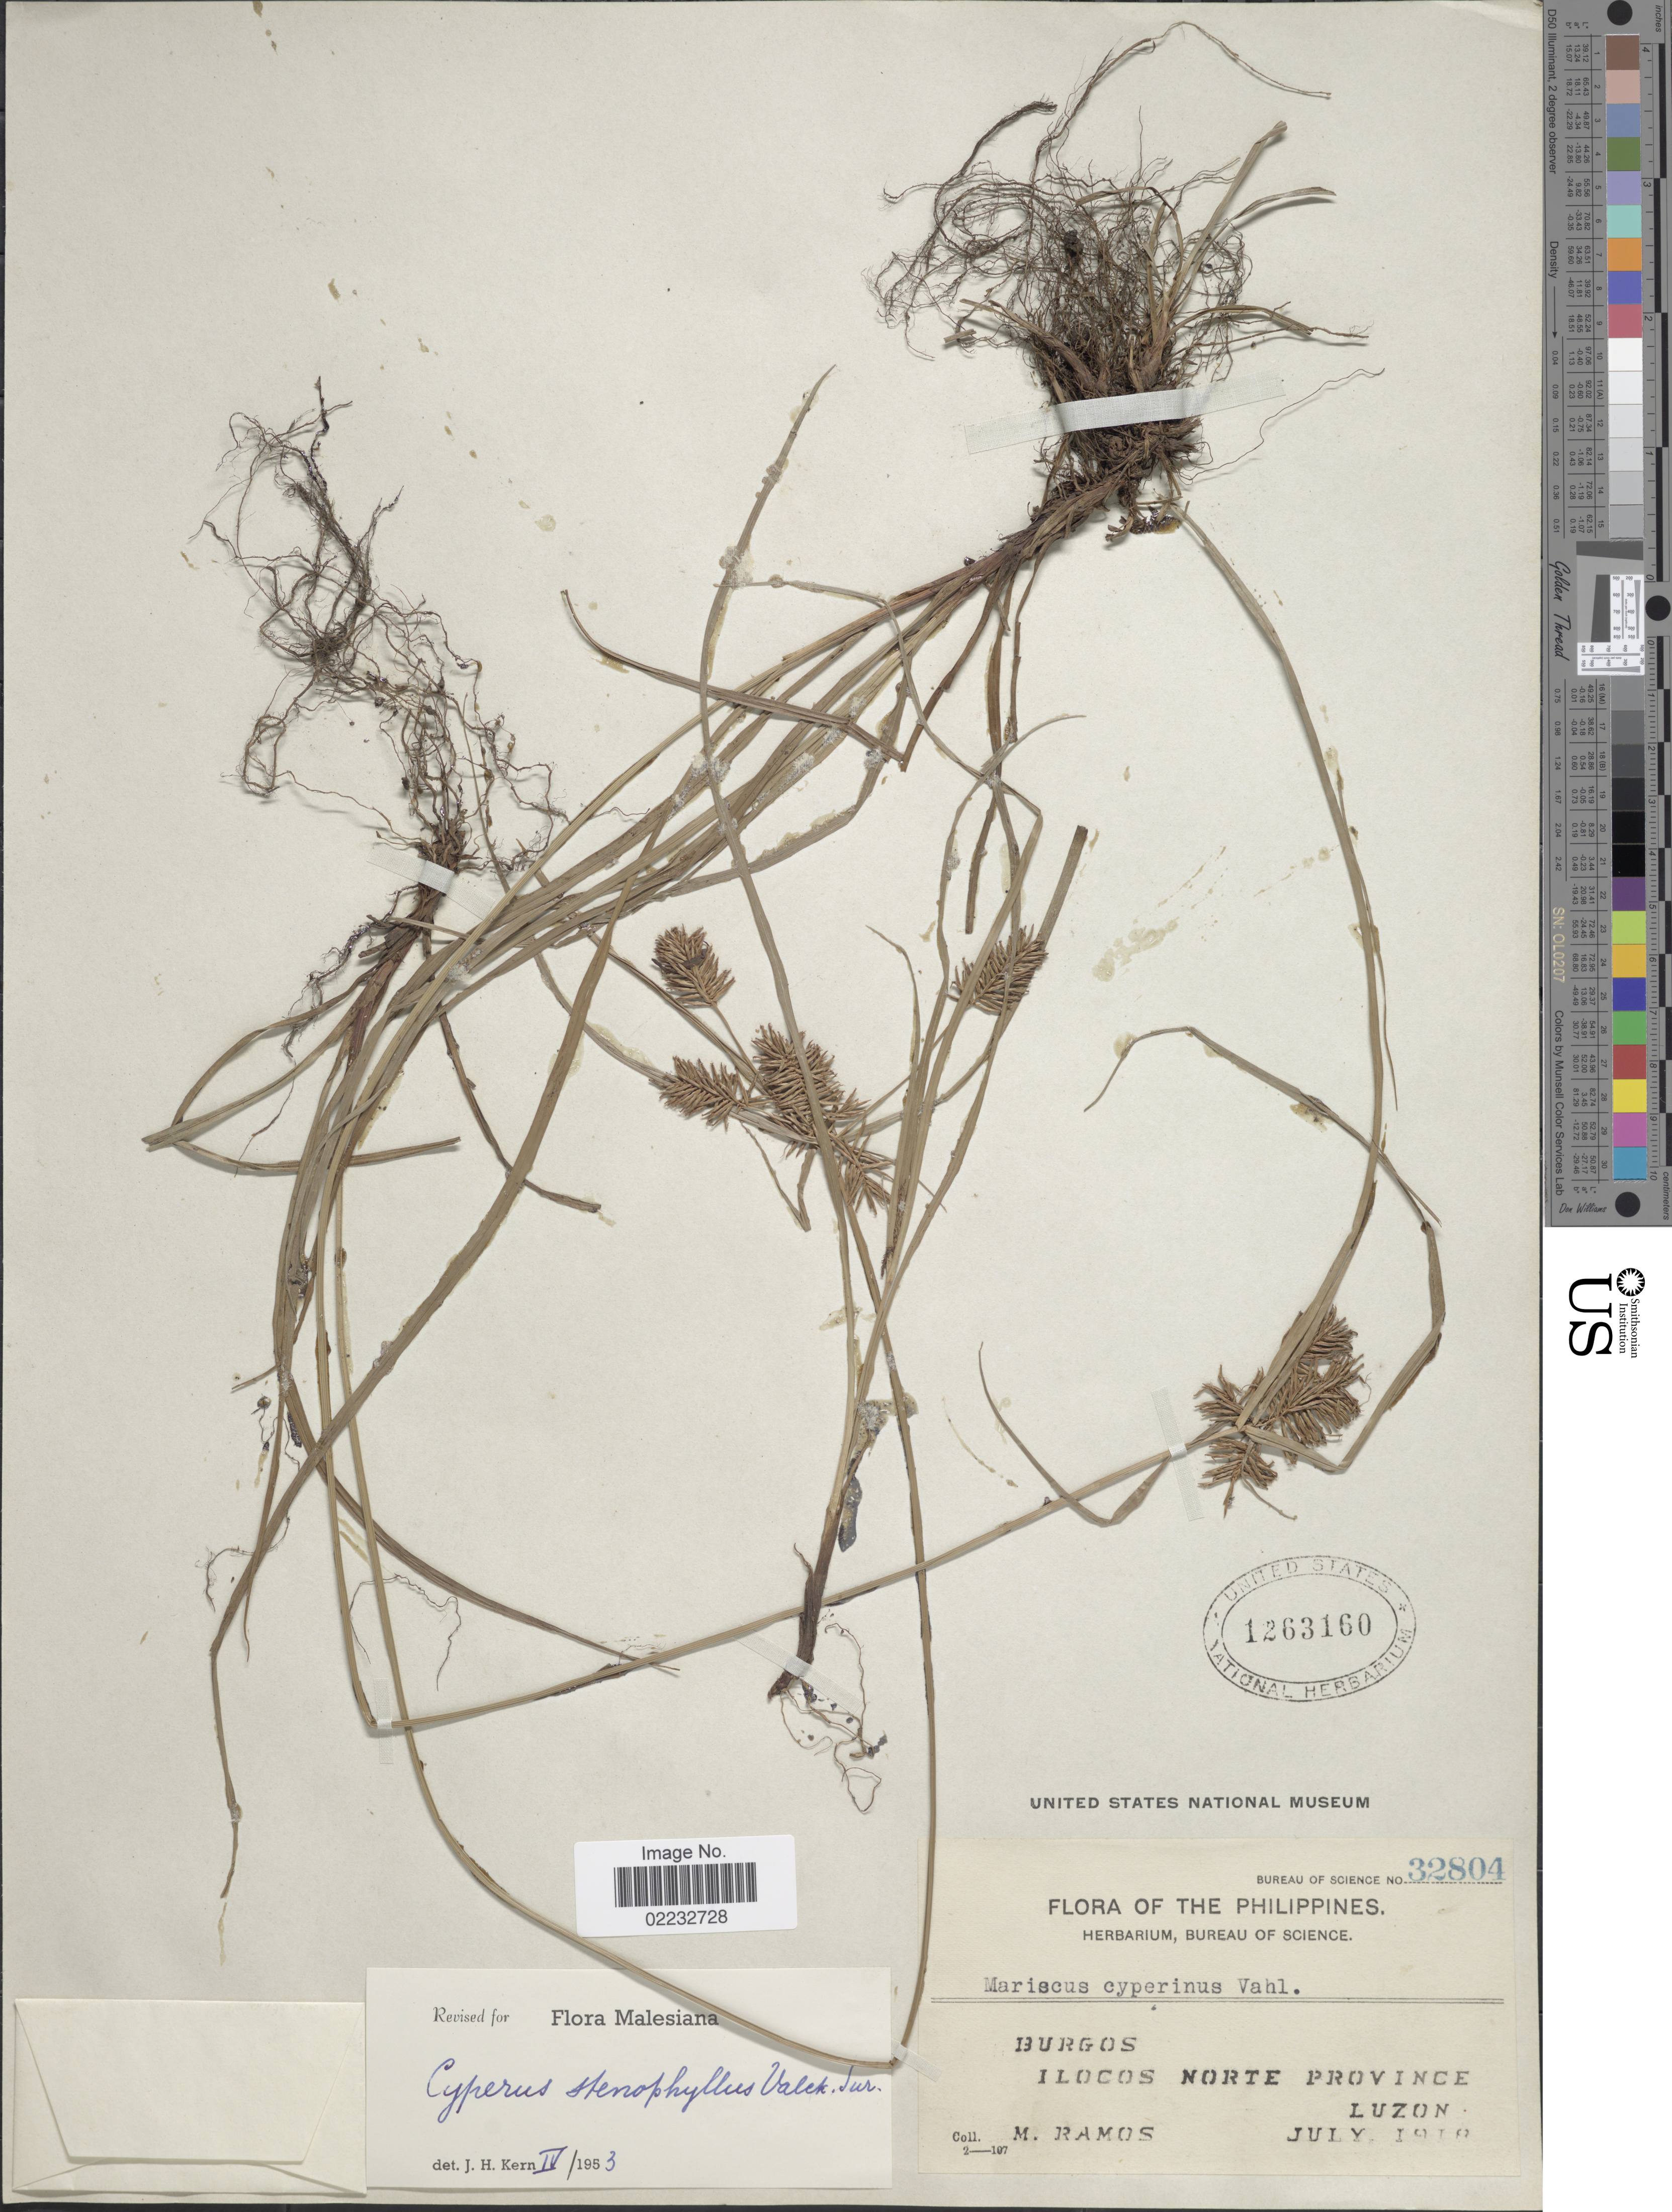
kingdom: Plantae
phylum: Tracheophyta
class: Liliopsida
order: Poales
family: Cyperaceae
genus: Cyperus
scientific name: Cyperus stenophyllus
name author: Valck. Sur.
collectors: M. Ramos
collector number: Bureau of Science 32804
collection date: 1918-07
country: Philippines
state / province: Ilocos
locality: Burgos. Ilocoso Norte Province. Luzon.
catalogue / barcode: US 1263160